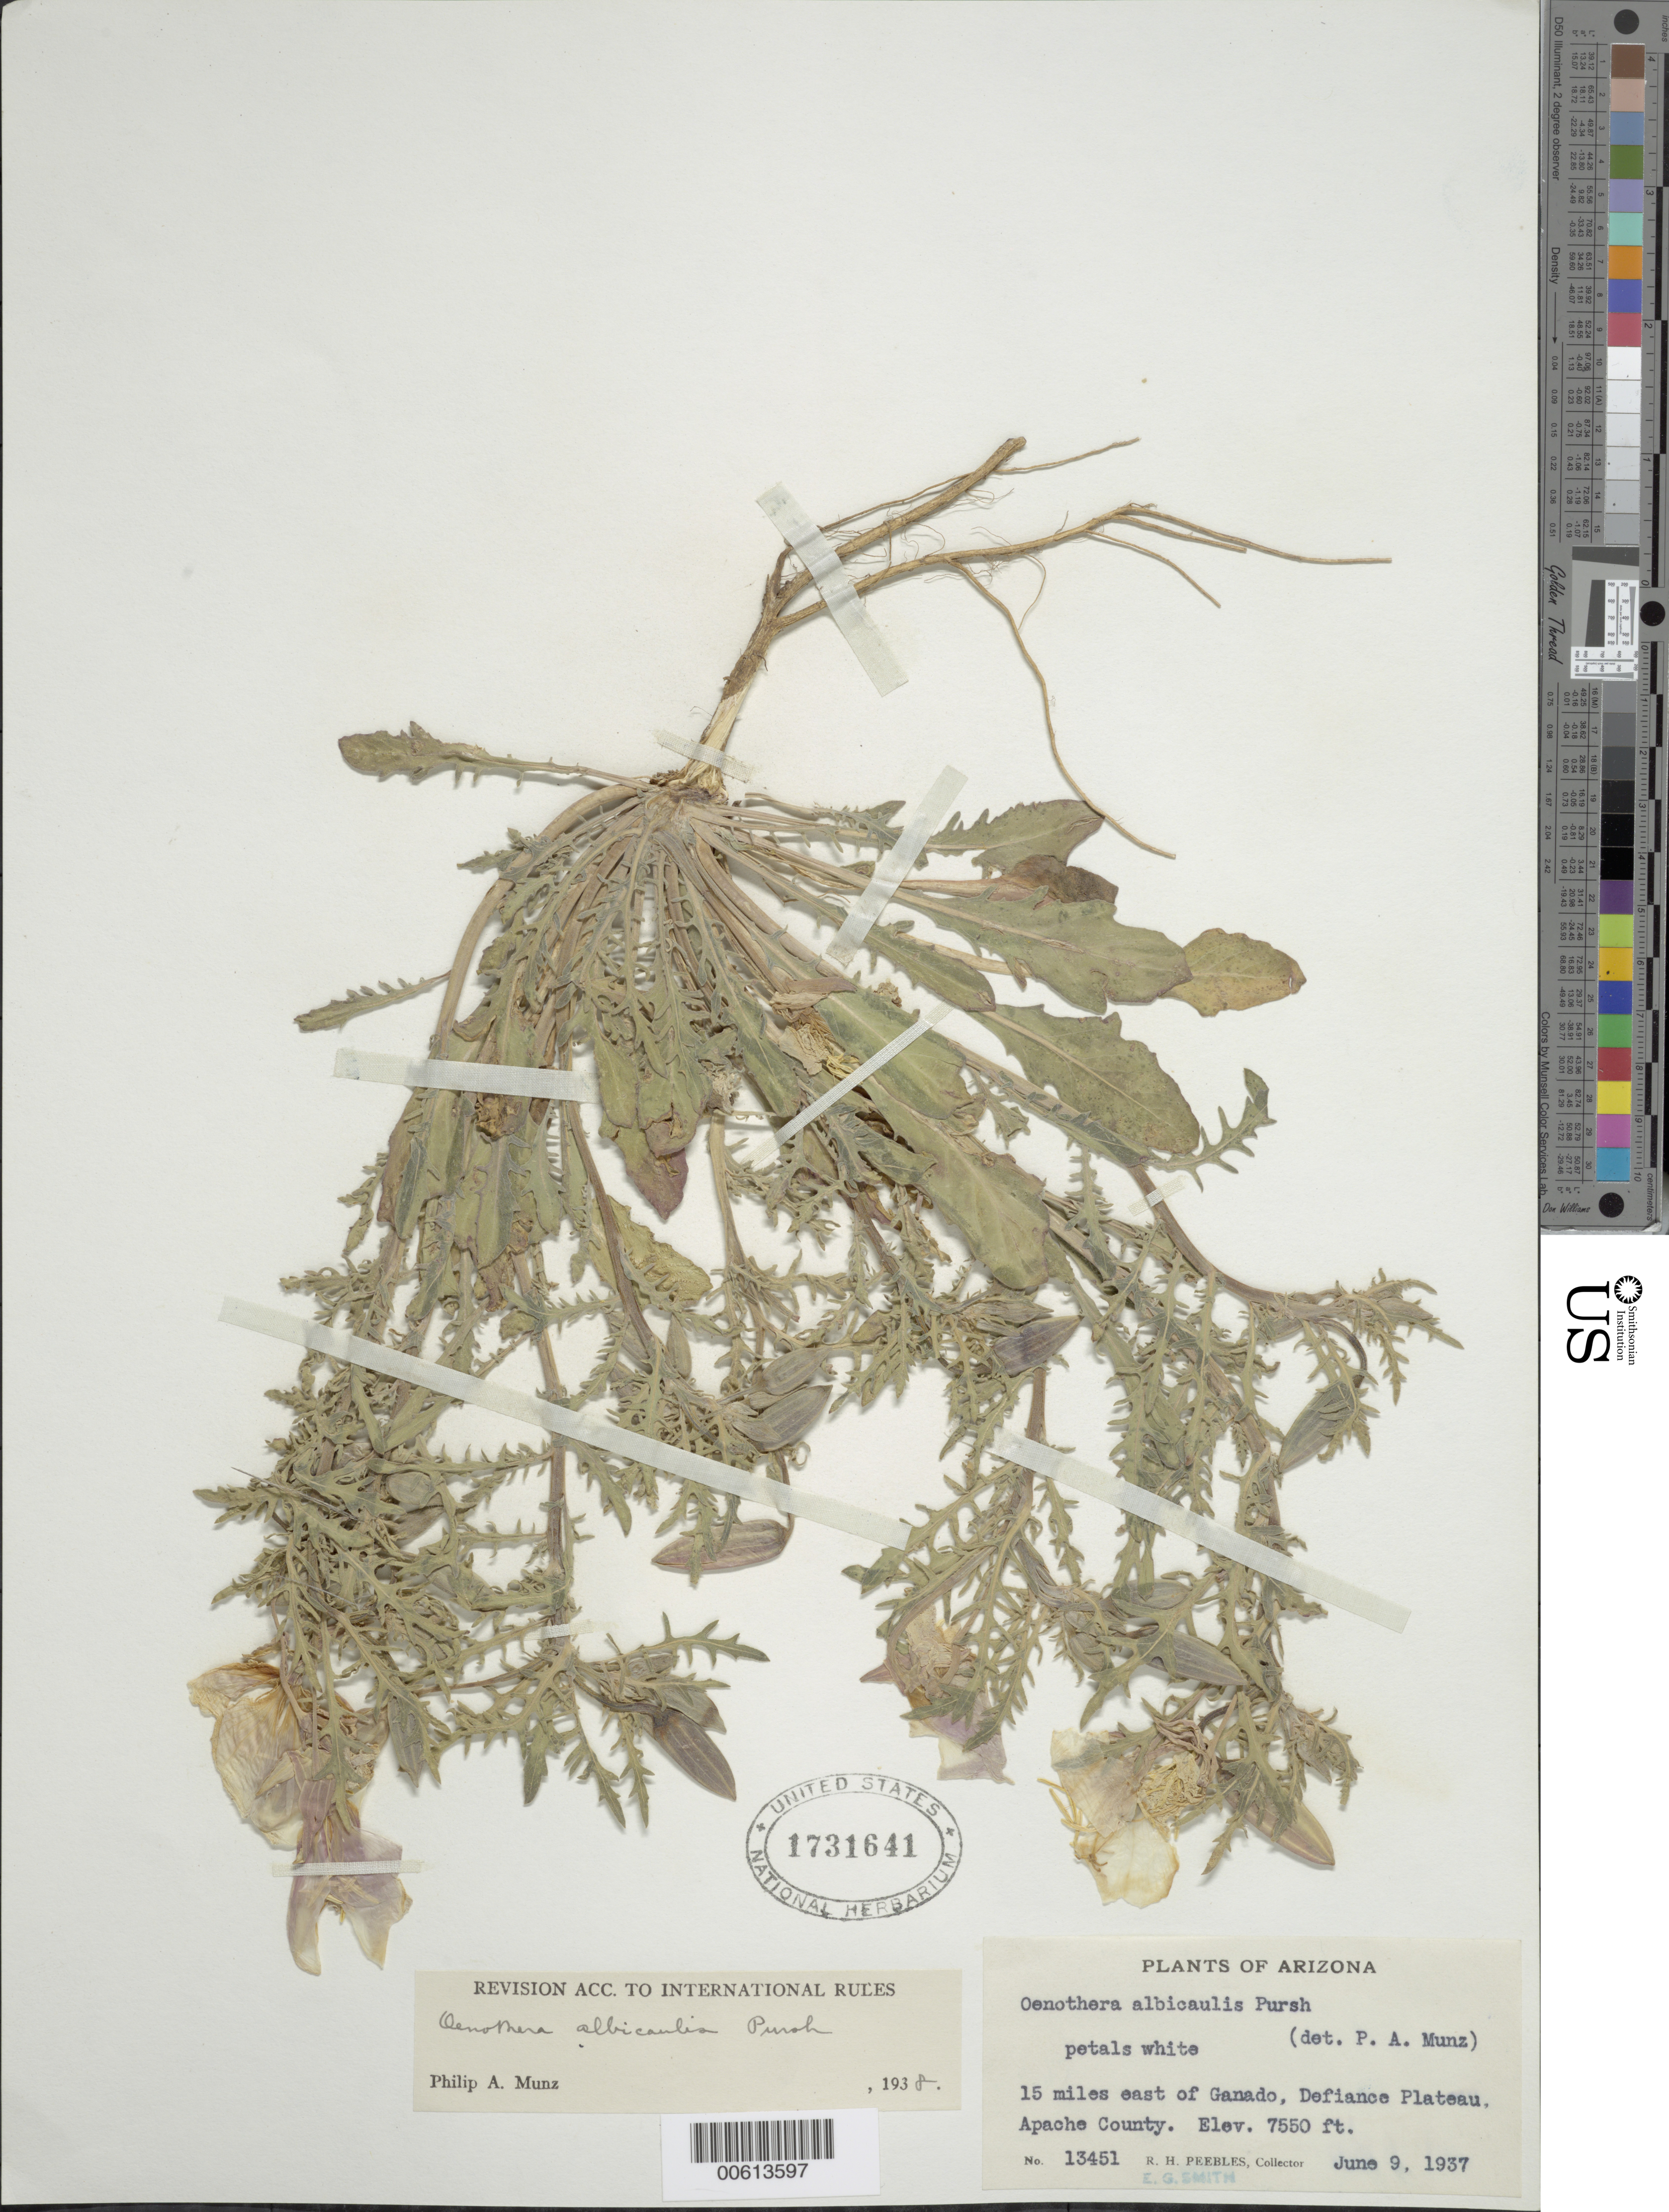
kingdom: Plantae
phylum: Tracheophyta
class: Magnoliopsida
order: Myrtales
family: Onagraceae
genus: Oenothera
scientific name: Oenothera albicaulis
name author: Pursh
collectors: R. H. Peebles & E. G. Smith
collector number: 13451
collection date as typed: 09 Jun 1937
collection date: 1937-06-09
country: United States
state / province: Arizona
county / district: Apache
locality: E of Ganado, defiance Plateau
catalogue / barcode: US 1731641